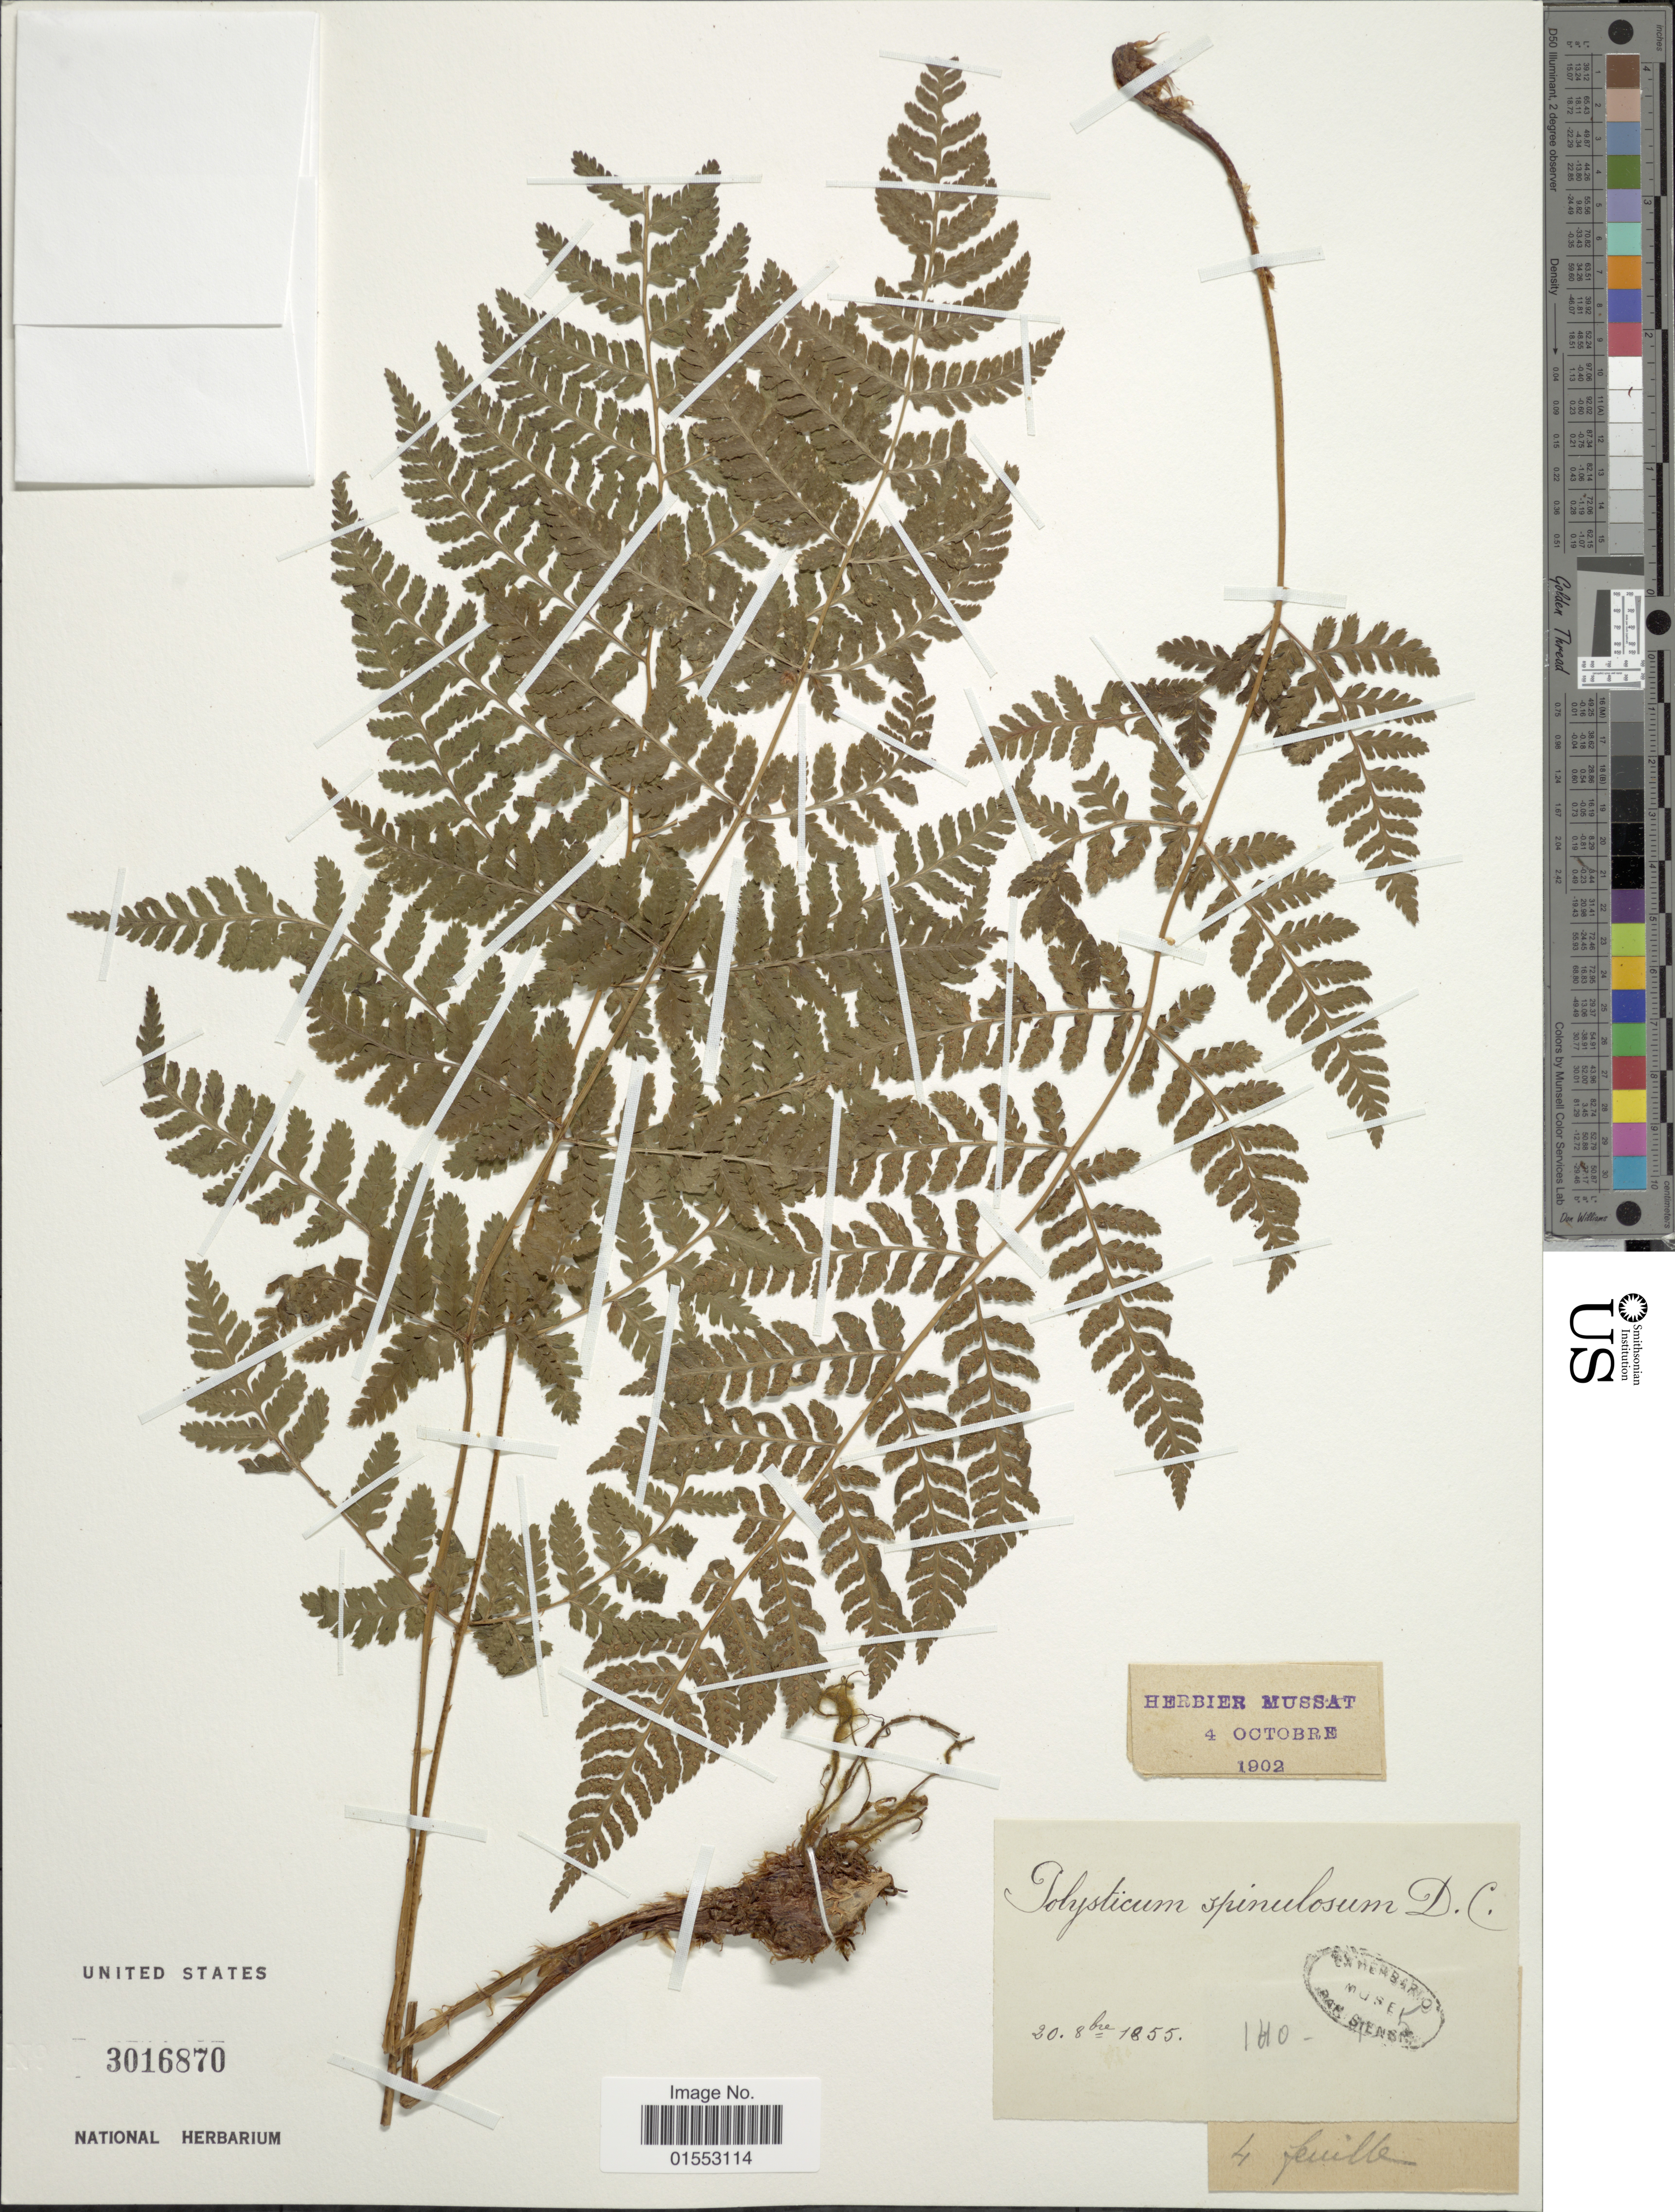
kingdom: Plantae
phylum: Tracheophyta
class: Polypodiopsida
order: Polypodiales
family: Dryopteridaceae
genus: Dryopteris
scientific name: Dryopteris carthusiana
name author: (Villars) H.P. Fuchs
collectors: ex herb. Mus. Paris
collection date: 1855-10-30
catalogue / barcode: US 3016870